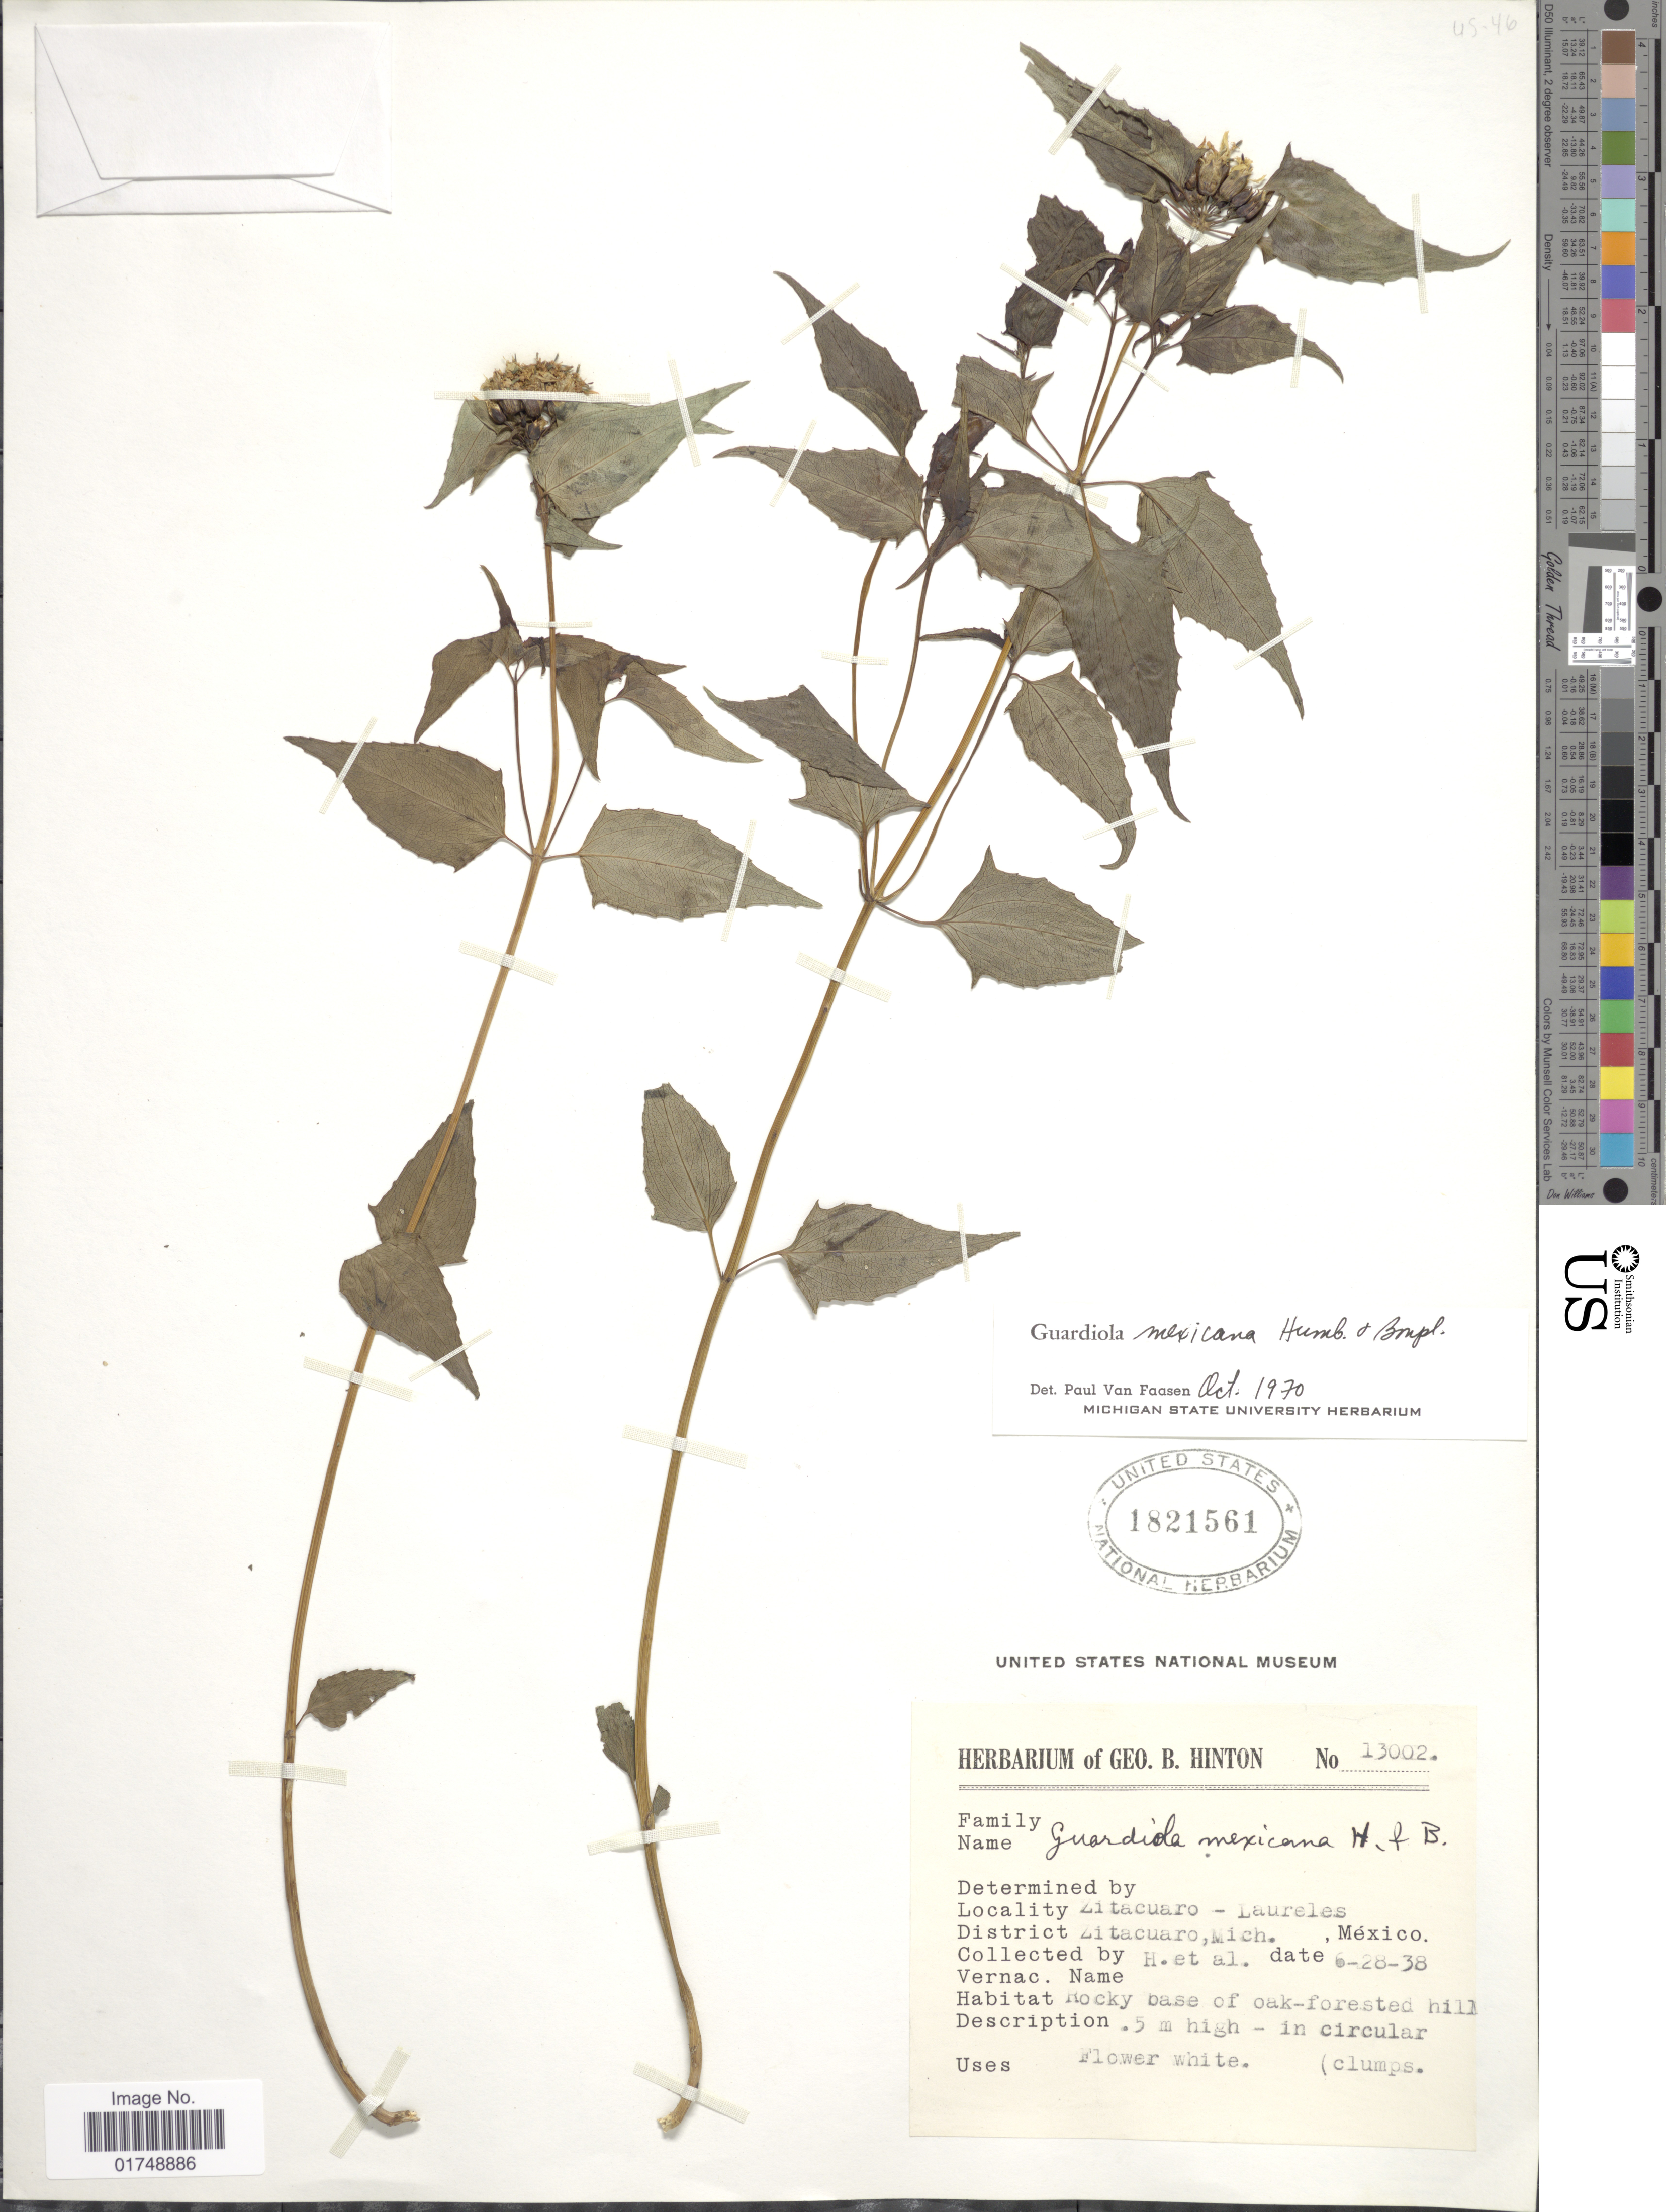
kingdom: Plantae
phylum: Tracheophyta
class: Magnoliopsida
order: Asterales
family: Asteraceae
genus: Guardiola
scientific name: Guardiola mexicana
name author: Humb. & Bonpl.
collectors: G. B. Hinton & et al.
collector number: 13002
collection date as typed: Transcribed d/m/y: 28/6/38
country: Mexico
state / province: Michoacán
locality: Zitacuaro-Laureles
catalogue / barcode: US 1821561